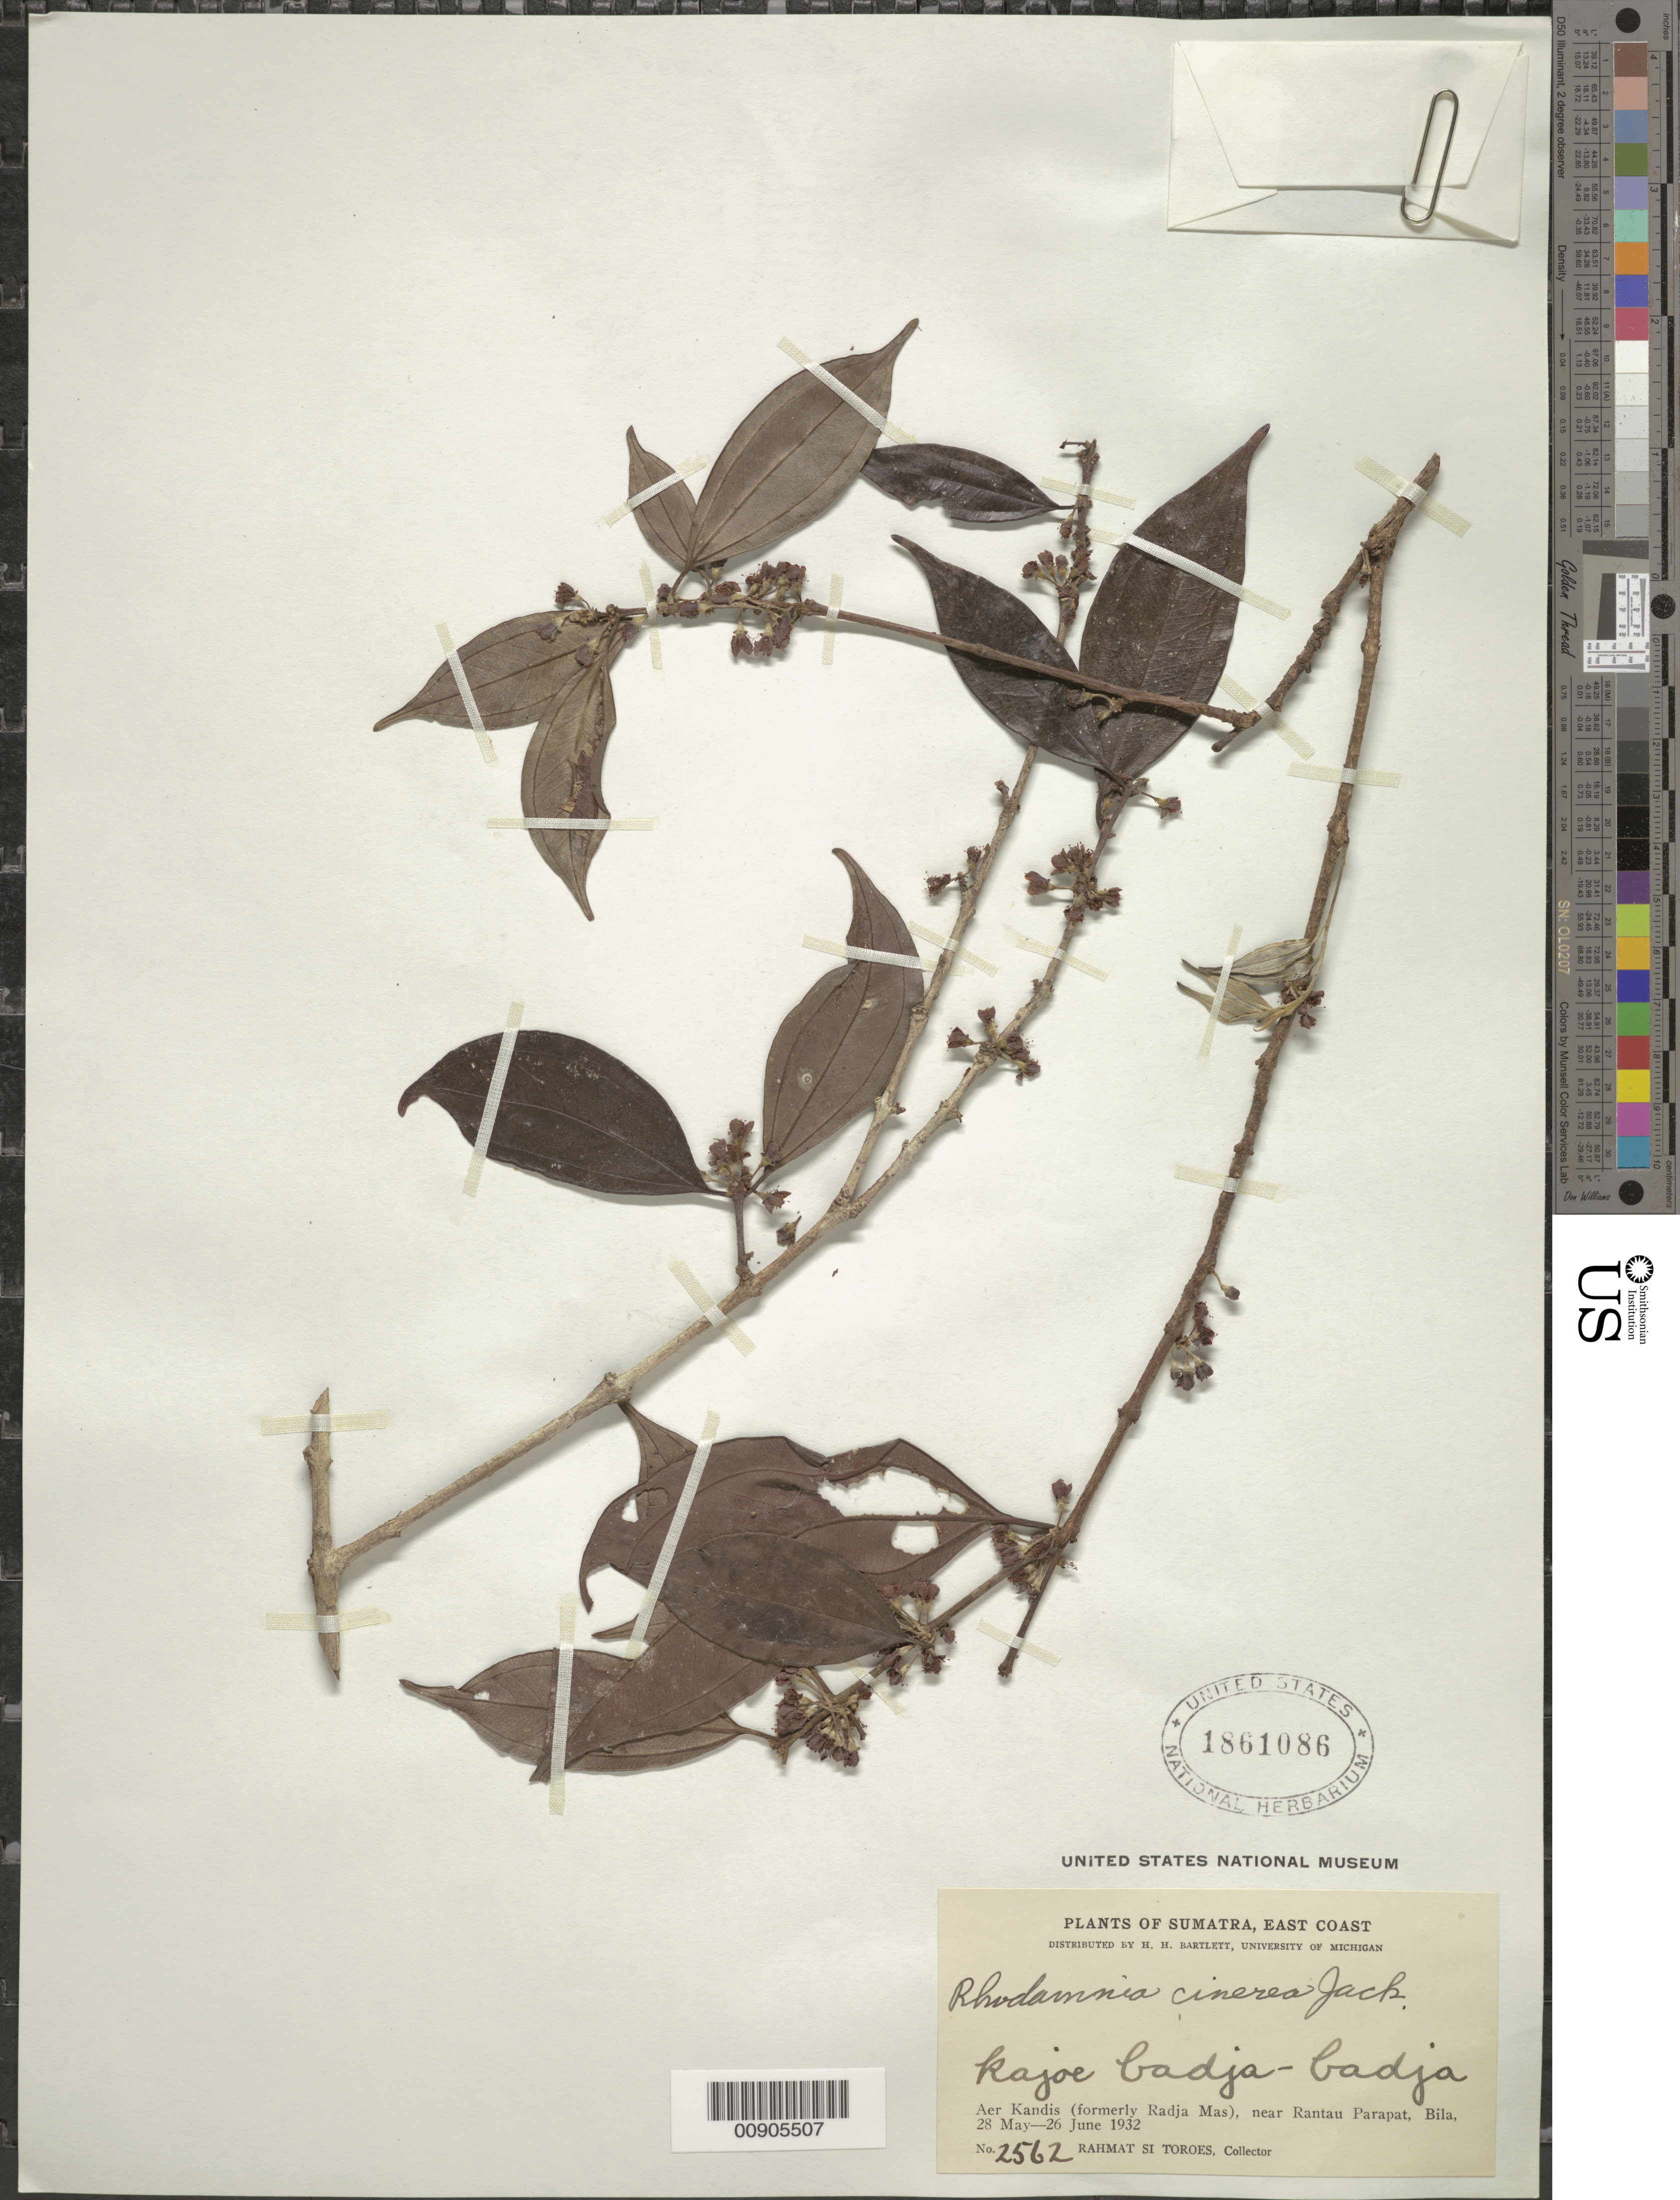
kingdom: Plantae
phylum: Tracheophyta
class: Magnoliopsida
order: Myrtales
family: Myrtaceae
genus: Rhodamnia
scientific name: Rhodamnia cinerea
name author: Jack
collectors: Rahmat Si Boeea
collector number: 2562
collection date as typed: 28 May 1932 to 26 Jun 1932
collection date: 1932-05-28/1932-06-26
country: Indonesia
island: Sumatra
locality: East coast. Aer Kandia (formerly Mas), near Rantau Parapat, Bila.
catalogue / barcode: US 1861086